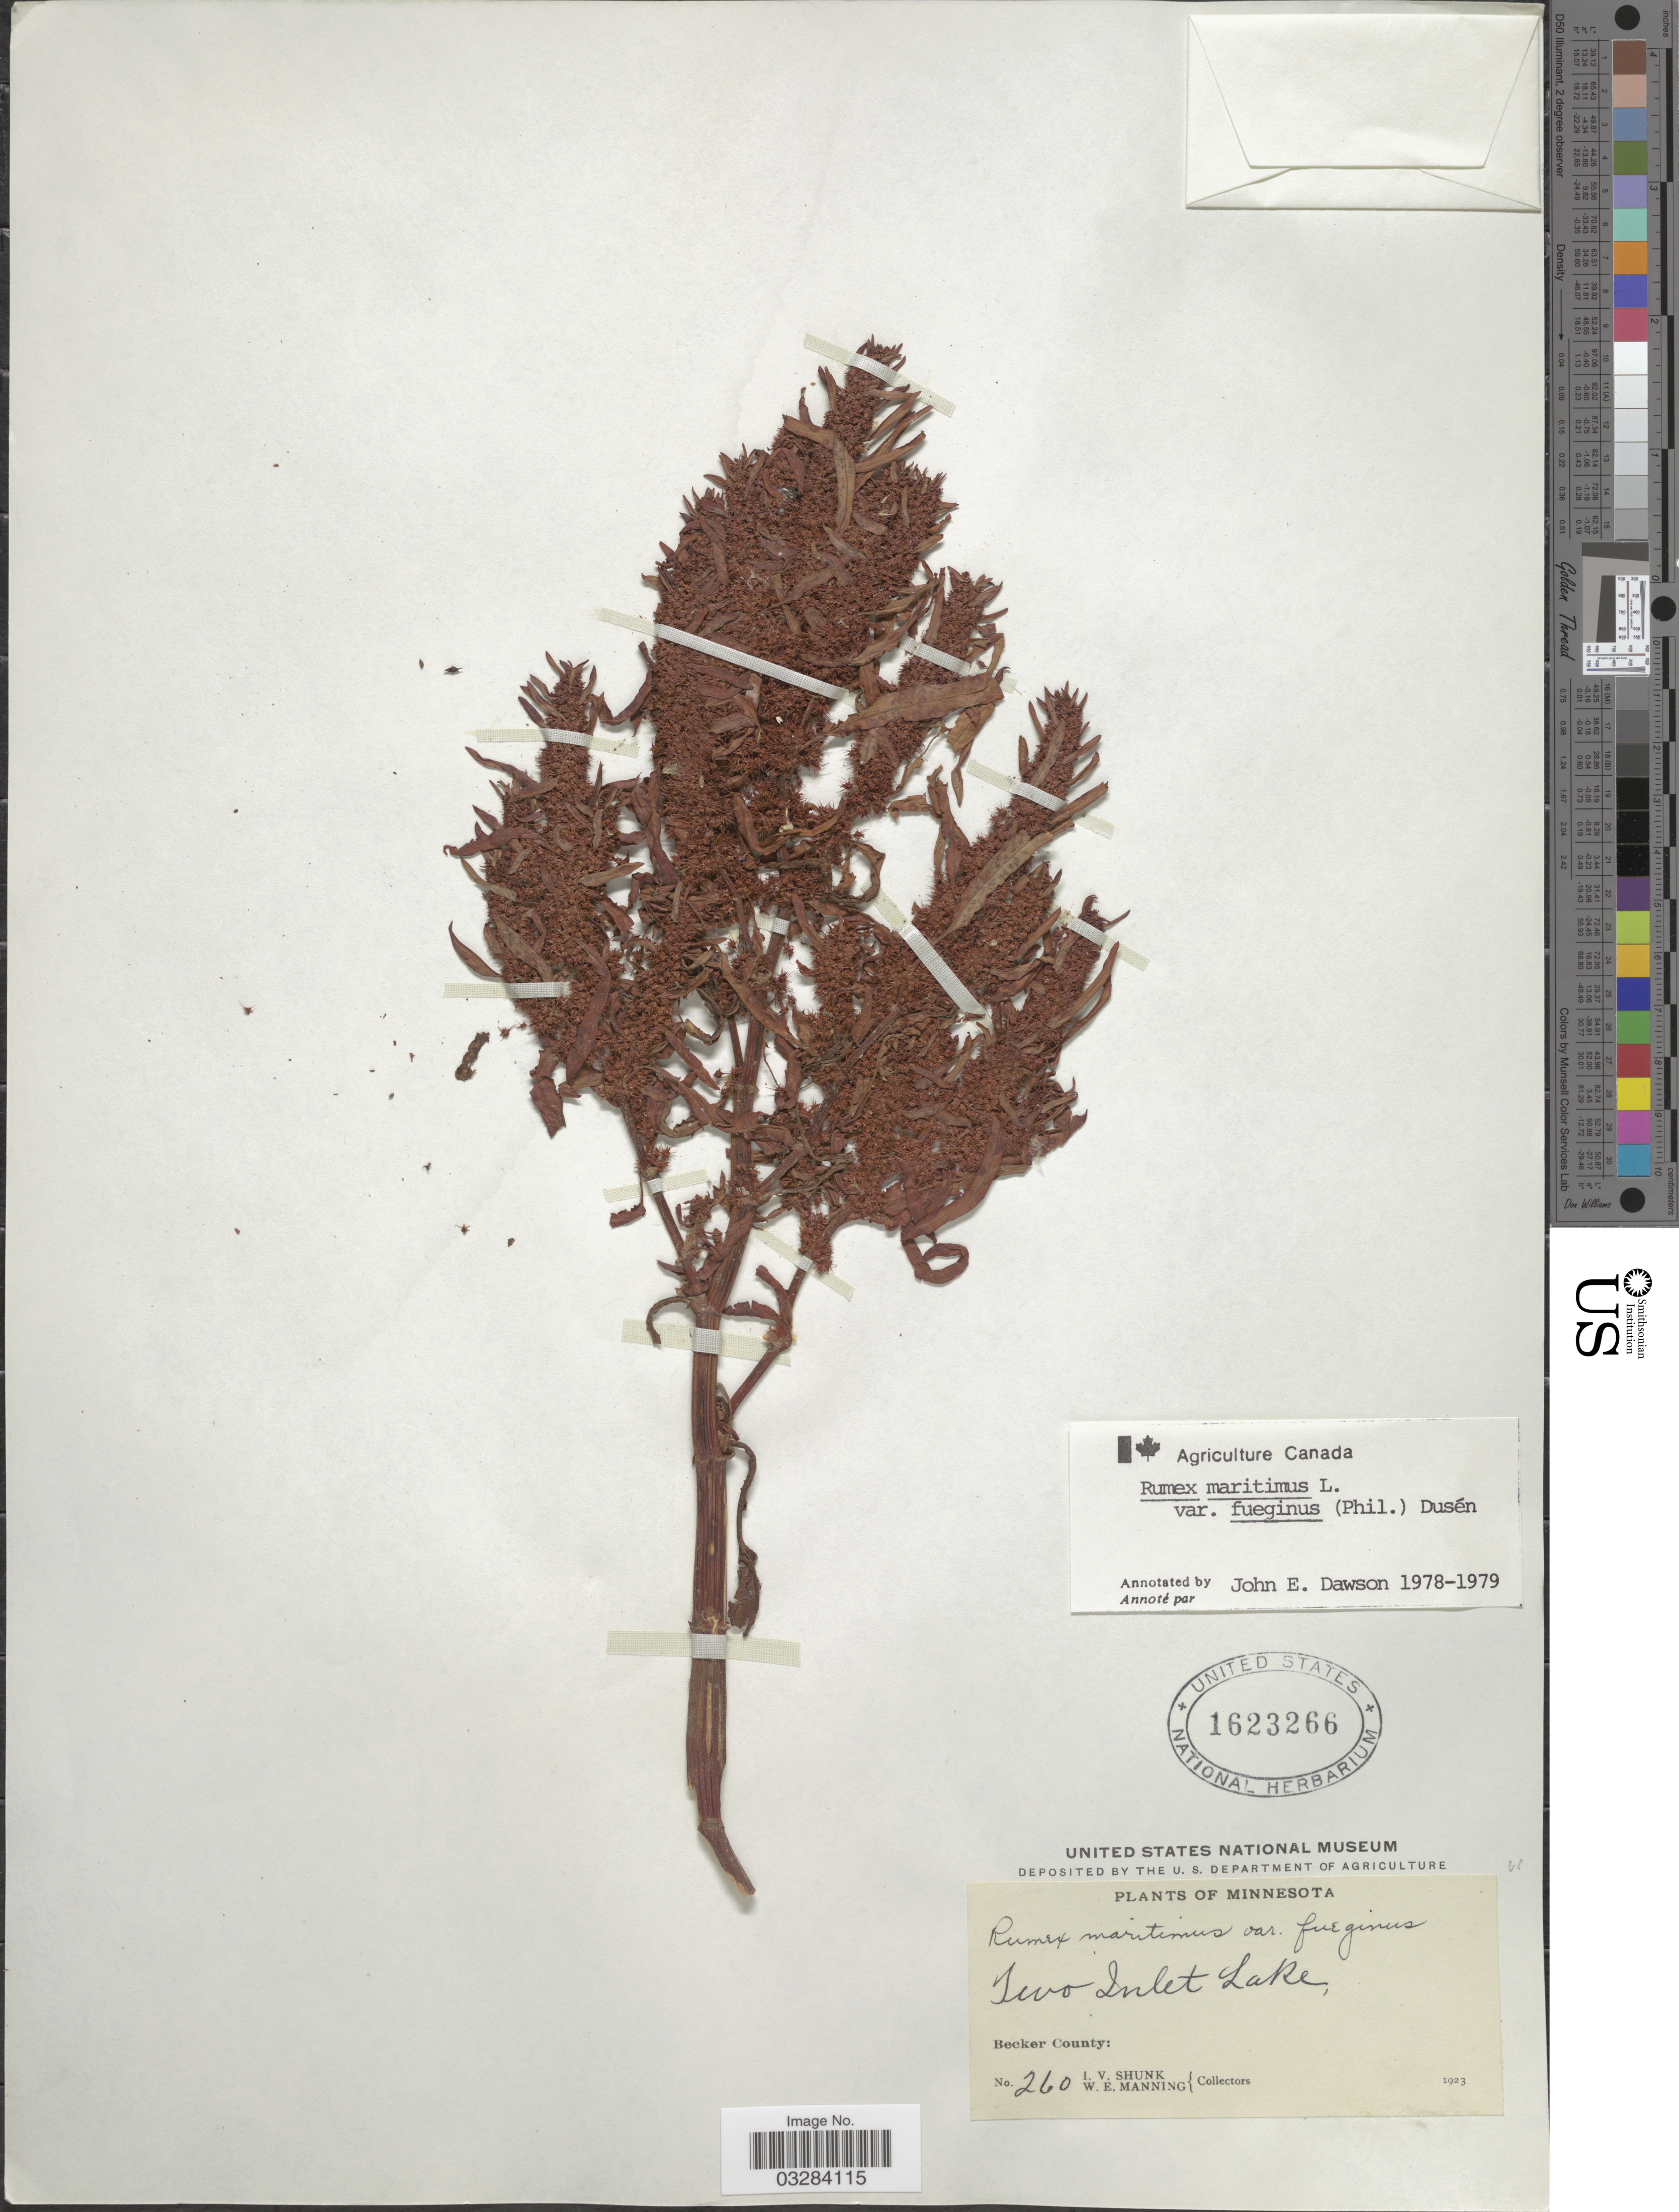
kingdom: Plantae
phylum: Tracheophyta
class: Magnoliopsida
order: Caryophyllales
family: Polygonaceae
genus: Rumex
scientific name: Rumex maritimus var. fueginus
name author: (Phil.) Dusén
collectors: I. Shunk & W. Manning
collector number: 260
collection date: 1923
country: United States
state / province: Minnesota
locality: Two Inlet Lake, Becker County.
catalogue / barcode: US 1623266